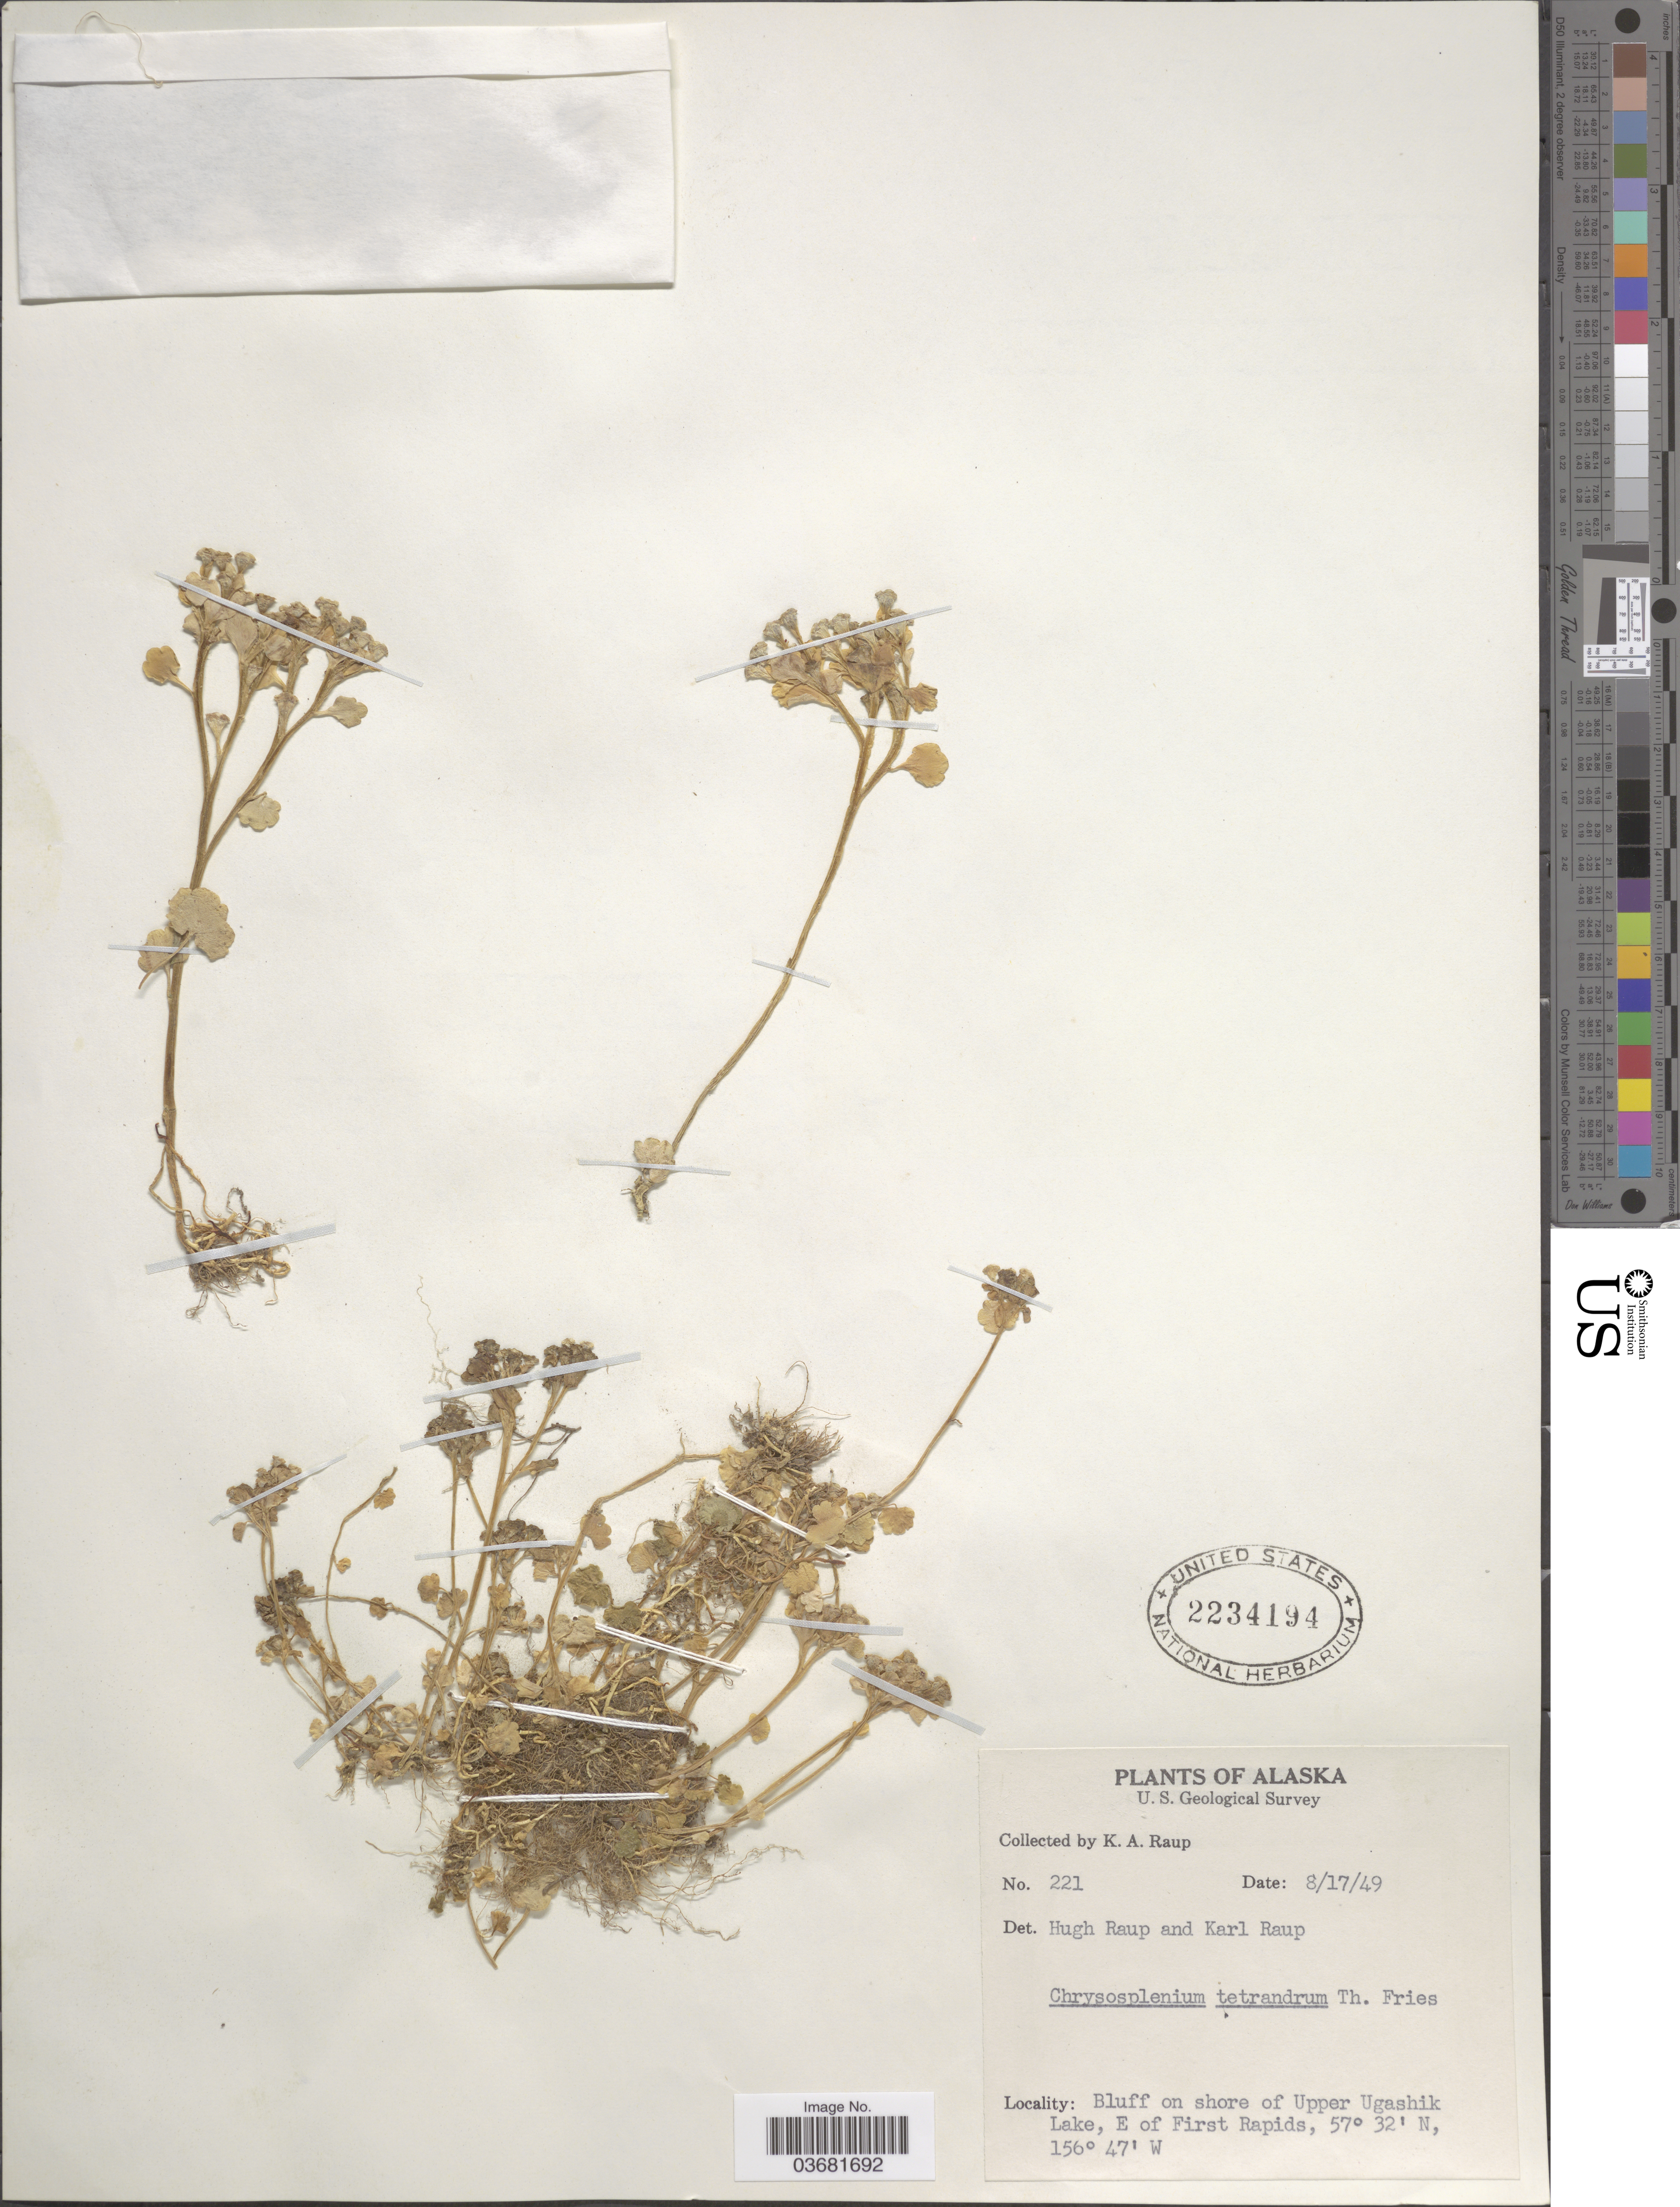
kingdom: Plantae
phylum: Tracheophyta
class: Magnoliopsida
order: Saxifragales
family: Saxifragaceae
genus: Chrysosplenium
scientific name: Chrysosplenium tetrandrum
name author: (N. Lund) Th. Fr.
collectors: H. Raup & K. Raup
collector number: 221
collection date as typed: Transcribed d/m/y: 17/8/49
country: United States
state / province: Alaska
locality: U.S. Geological Survey. Bluff on shore of Upper Ugashik Lake, E of First Rapids.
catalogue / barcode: US 2234194